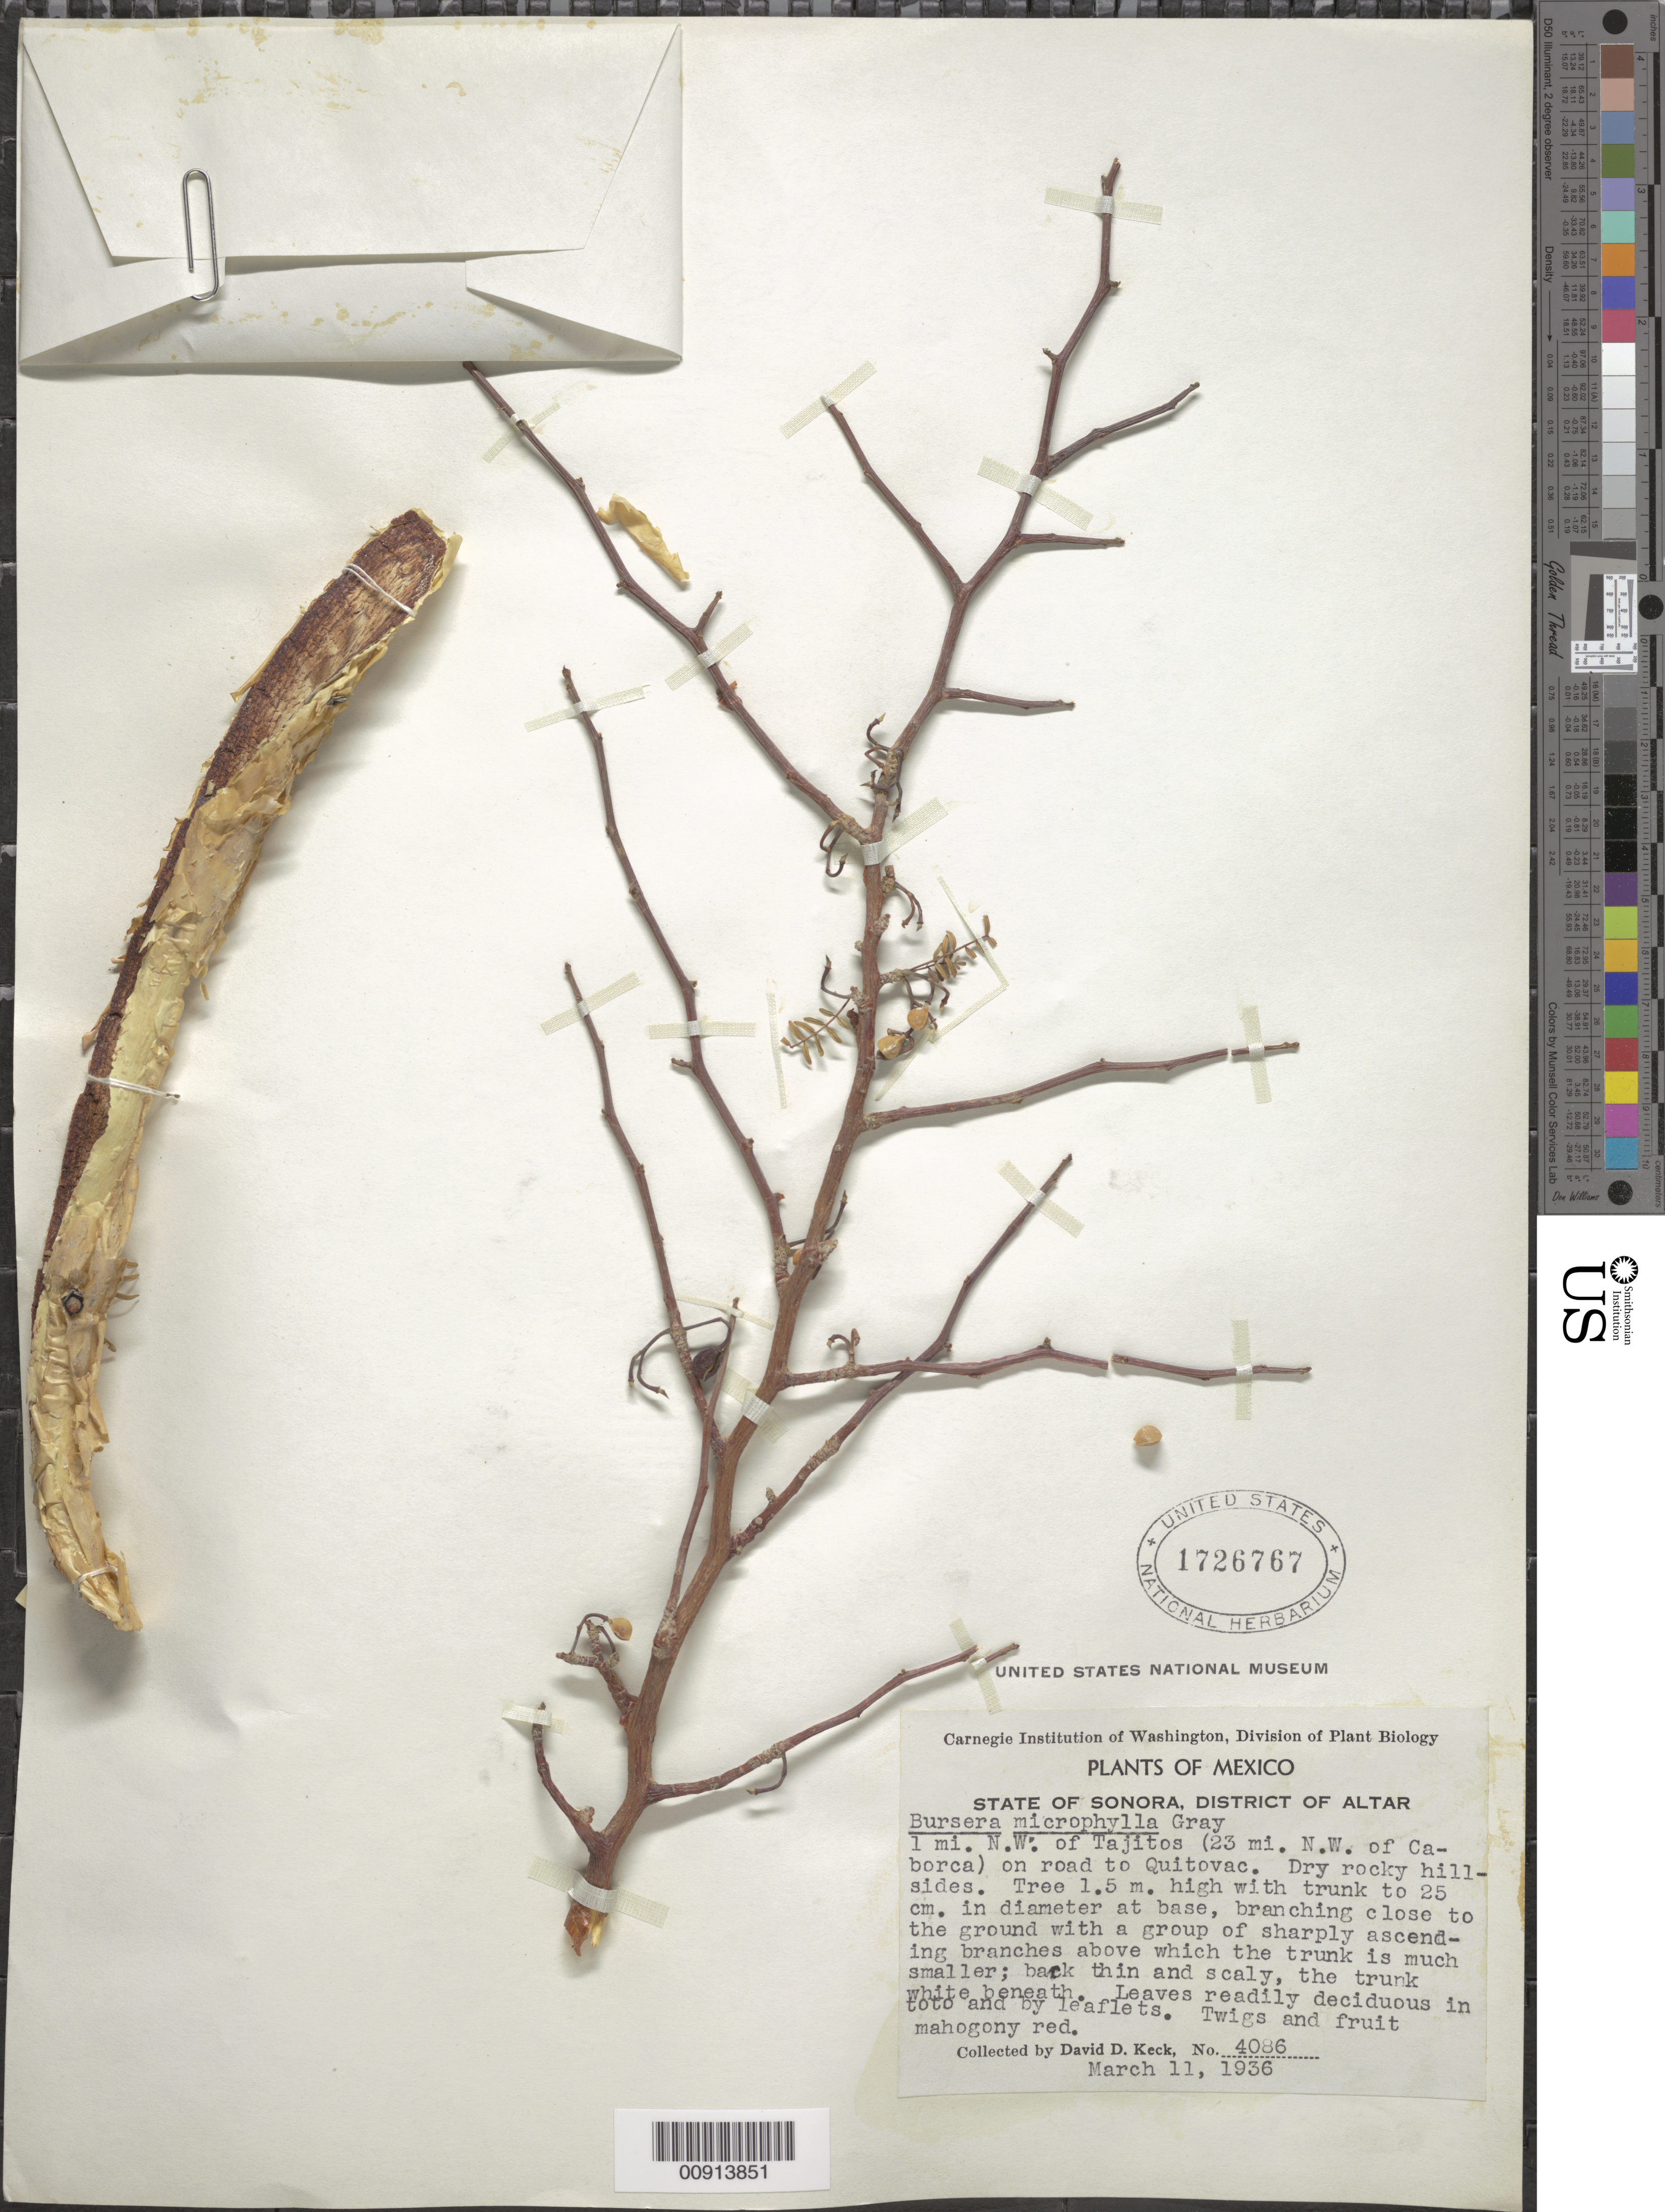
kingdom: Plantae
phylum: Tracheophyta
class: Magnoliopsida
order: Sapindales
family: Burseraceae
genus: Bursera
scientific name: Bursera microphylla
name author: A. Gray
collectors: D. D. Keck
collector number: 4086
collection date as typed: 11 Mar 1936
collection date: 1936-03-11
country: Mexico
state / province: Sonora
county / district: Altar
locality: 1 mi. NW of Tajitos (23 mi. NW of Caborca) on road to Quitovac. State of Sonora, District of Altar.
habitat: Dry rocky hillsides.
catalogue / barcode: US 1726767